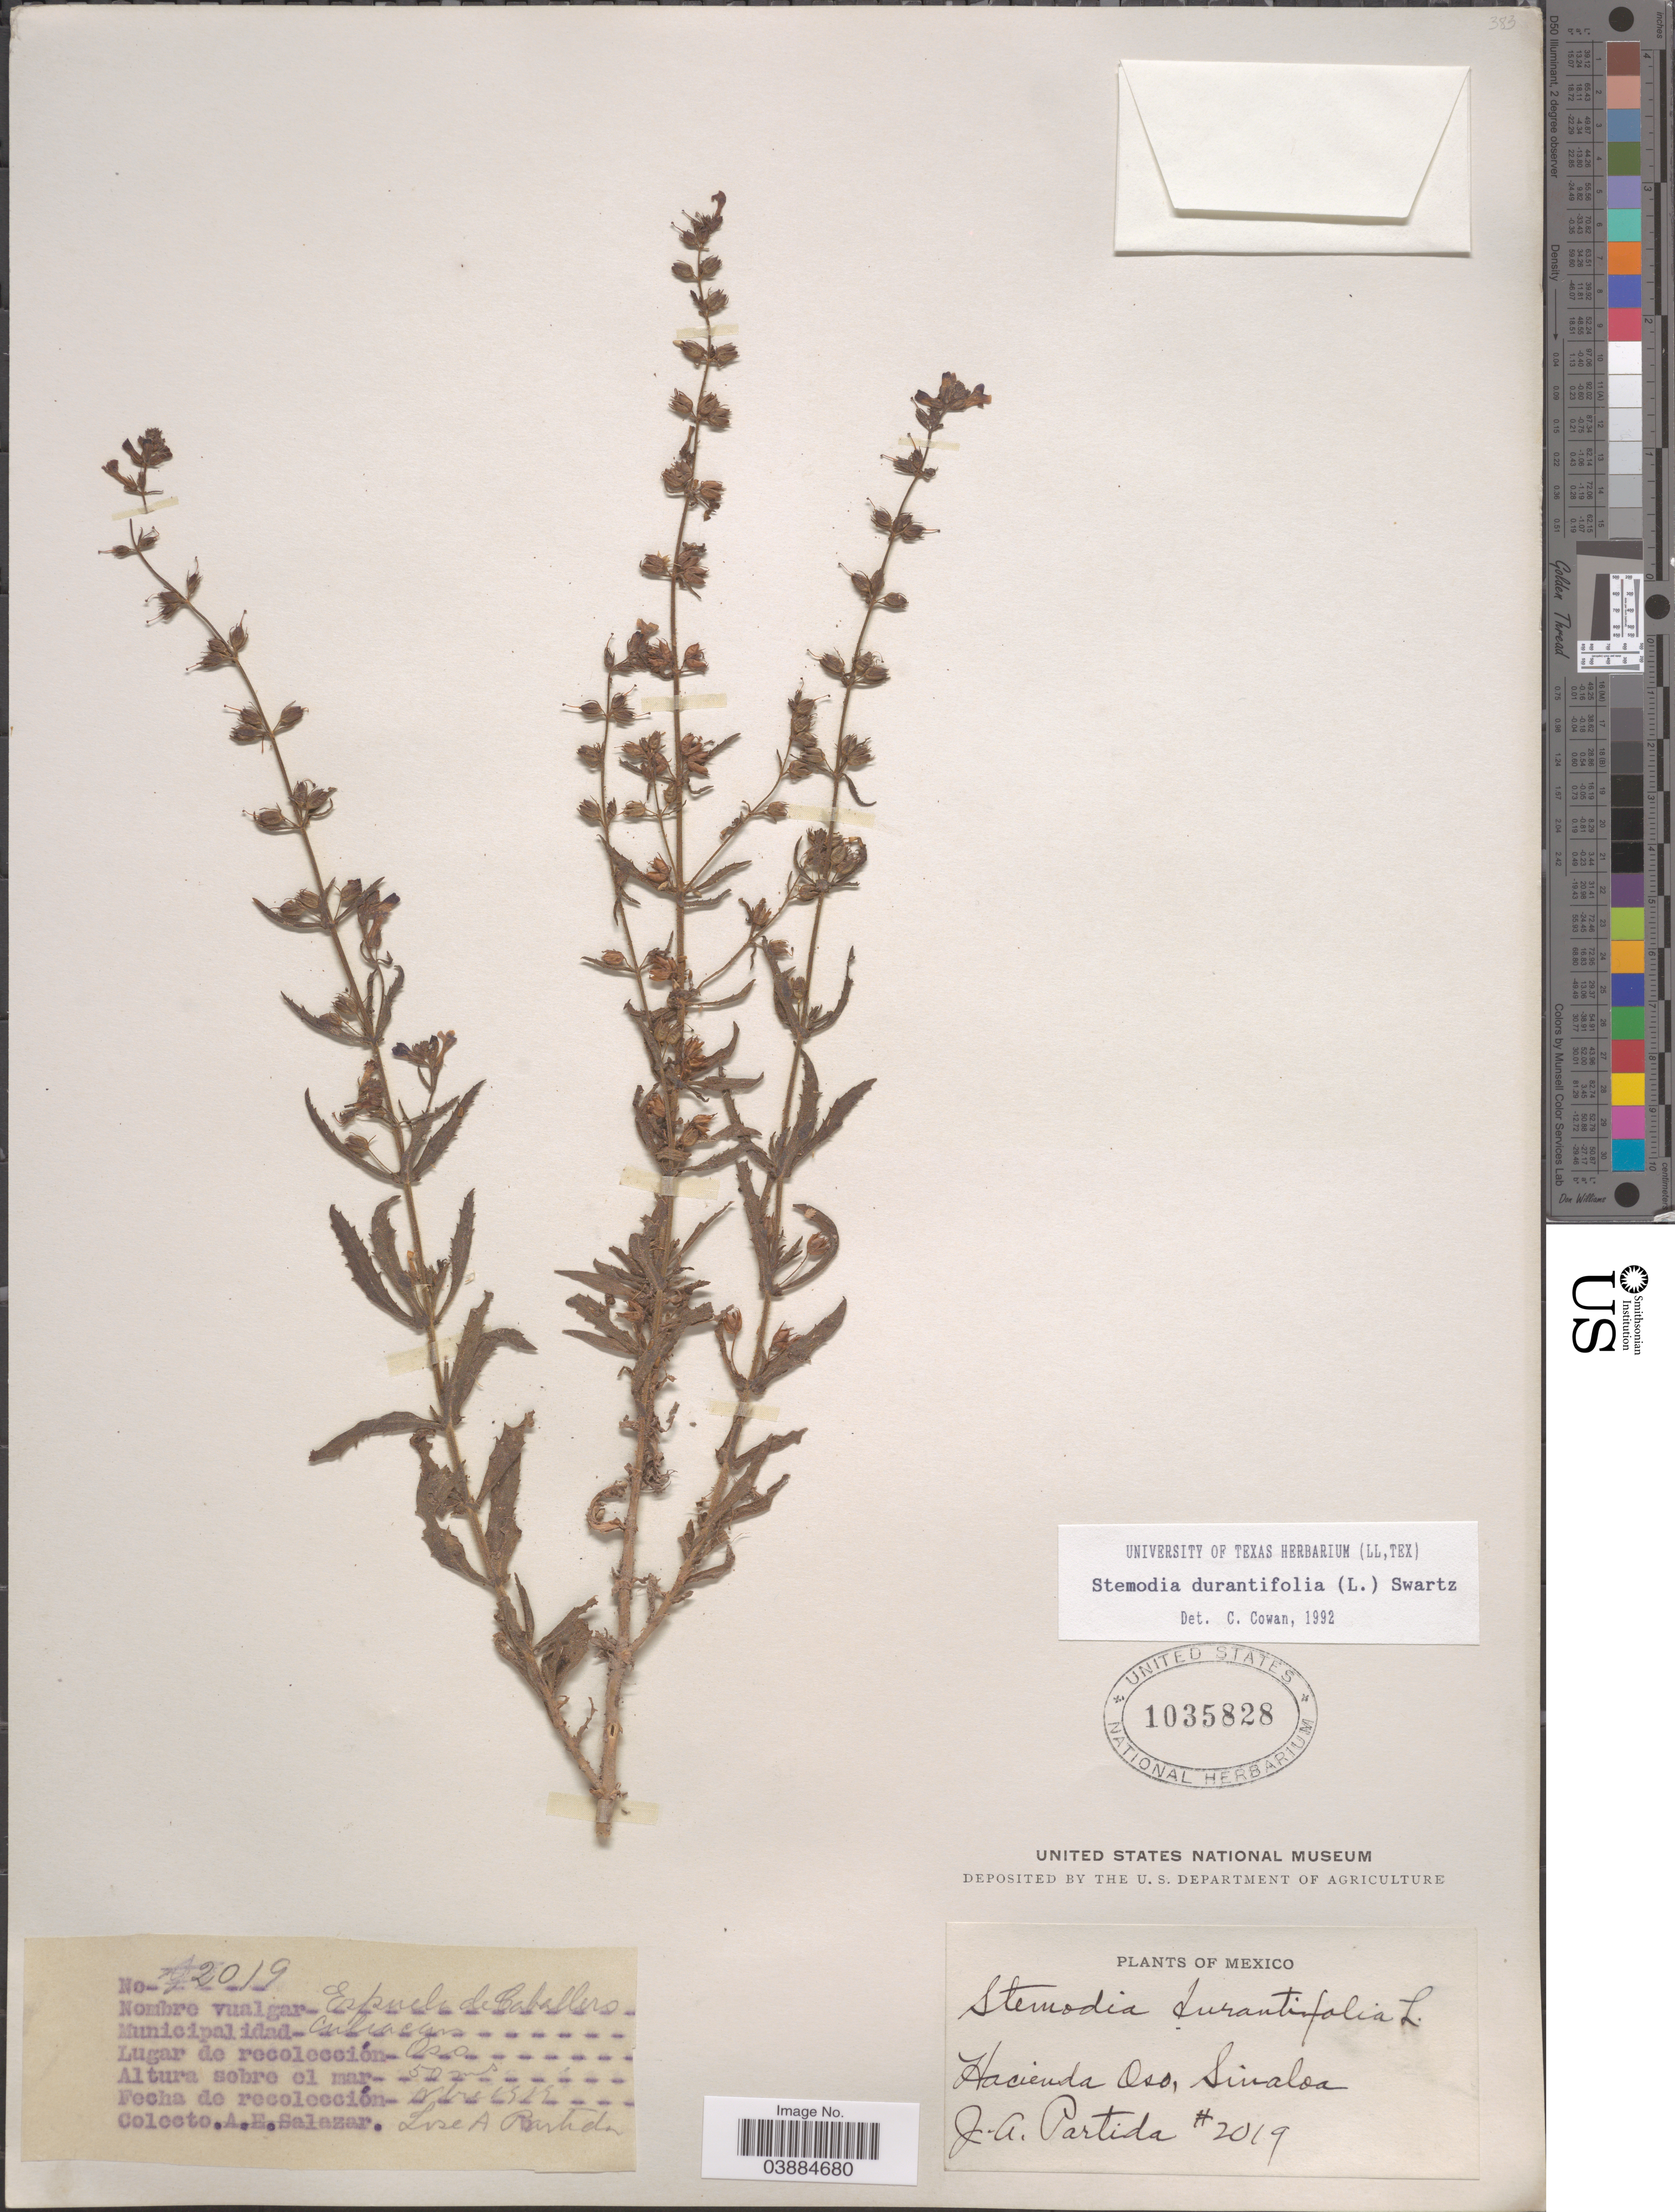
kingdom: Plantae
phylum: Tracheophyta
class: Magnoliopsida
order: Lamiales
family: Plantaginaceae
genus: Stemodia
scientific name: Stemodia durantifolia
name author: (L.) Sw.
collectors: J. Partida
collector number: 2019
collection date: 1919-11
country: Mexico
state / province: Sinaloa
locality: Hacienda Oso.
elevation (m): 50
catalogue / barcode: US 1035828